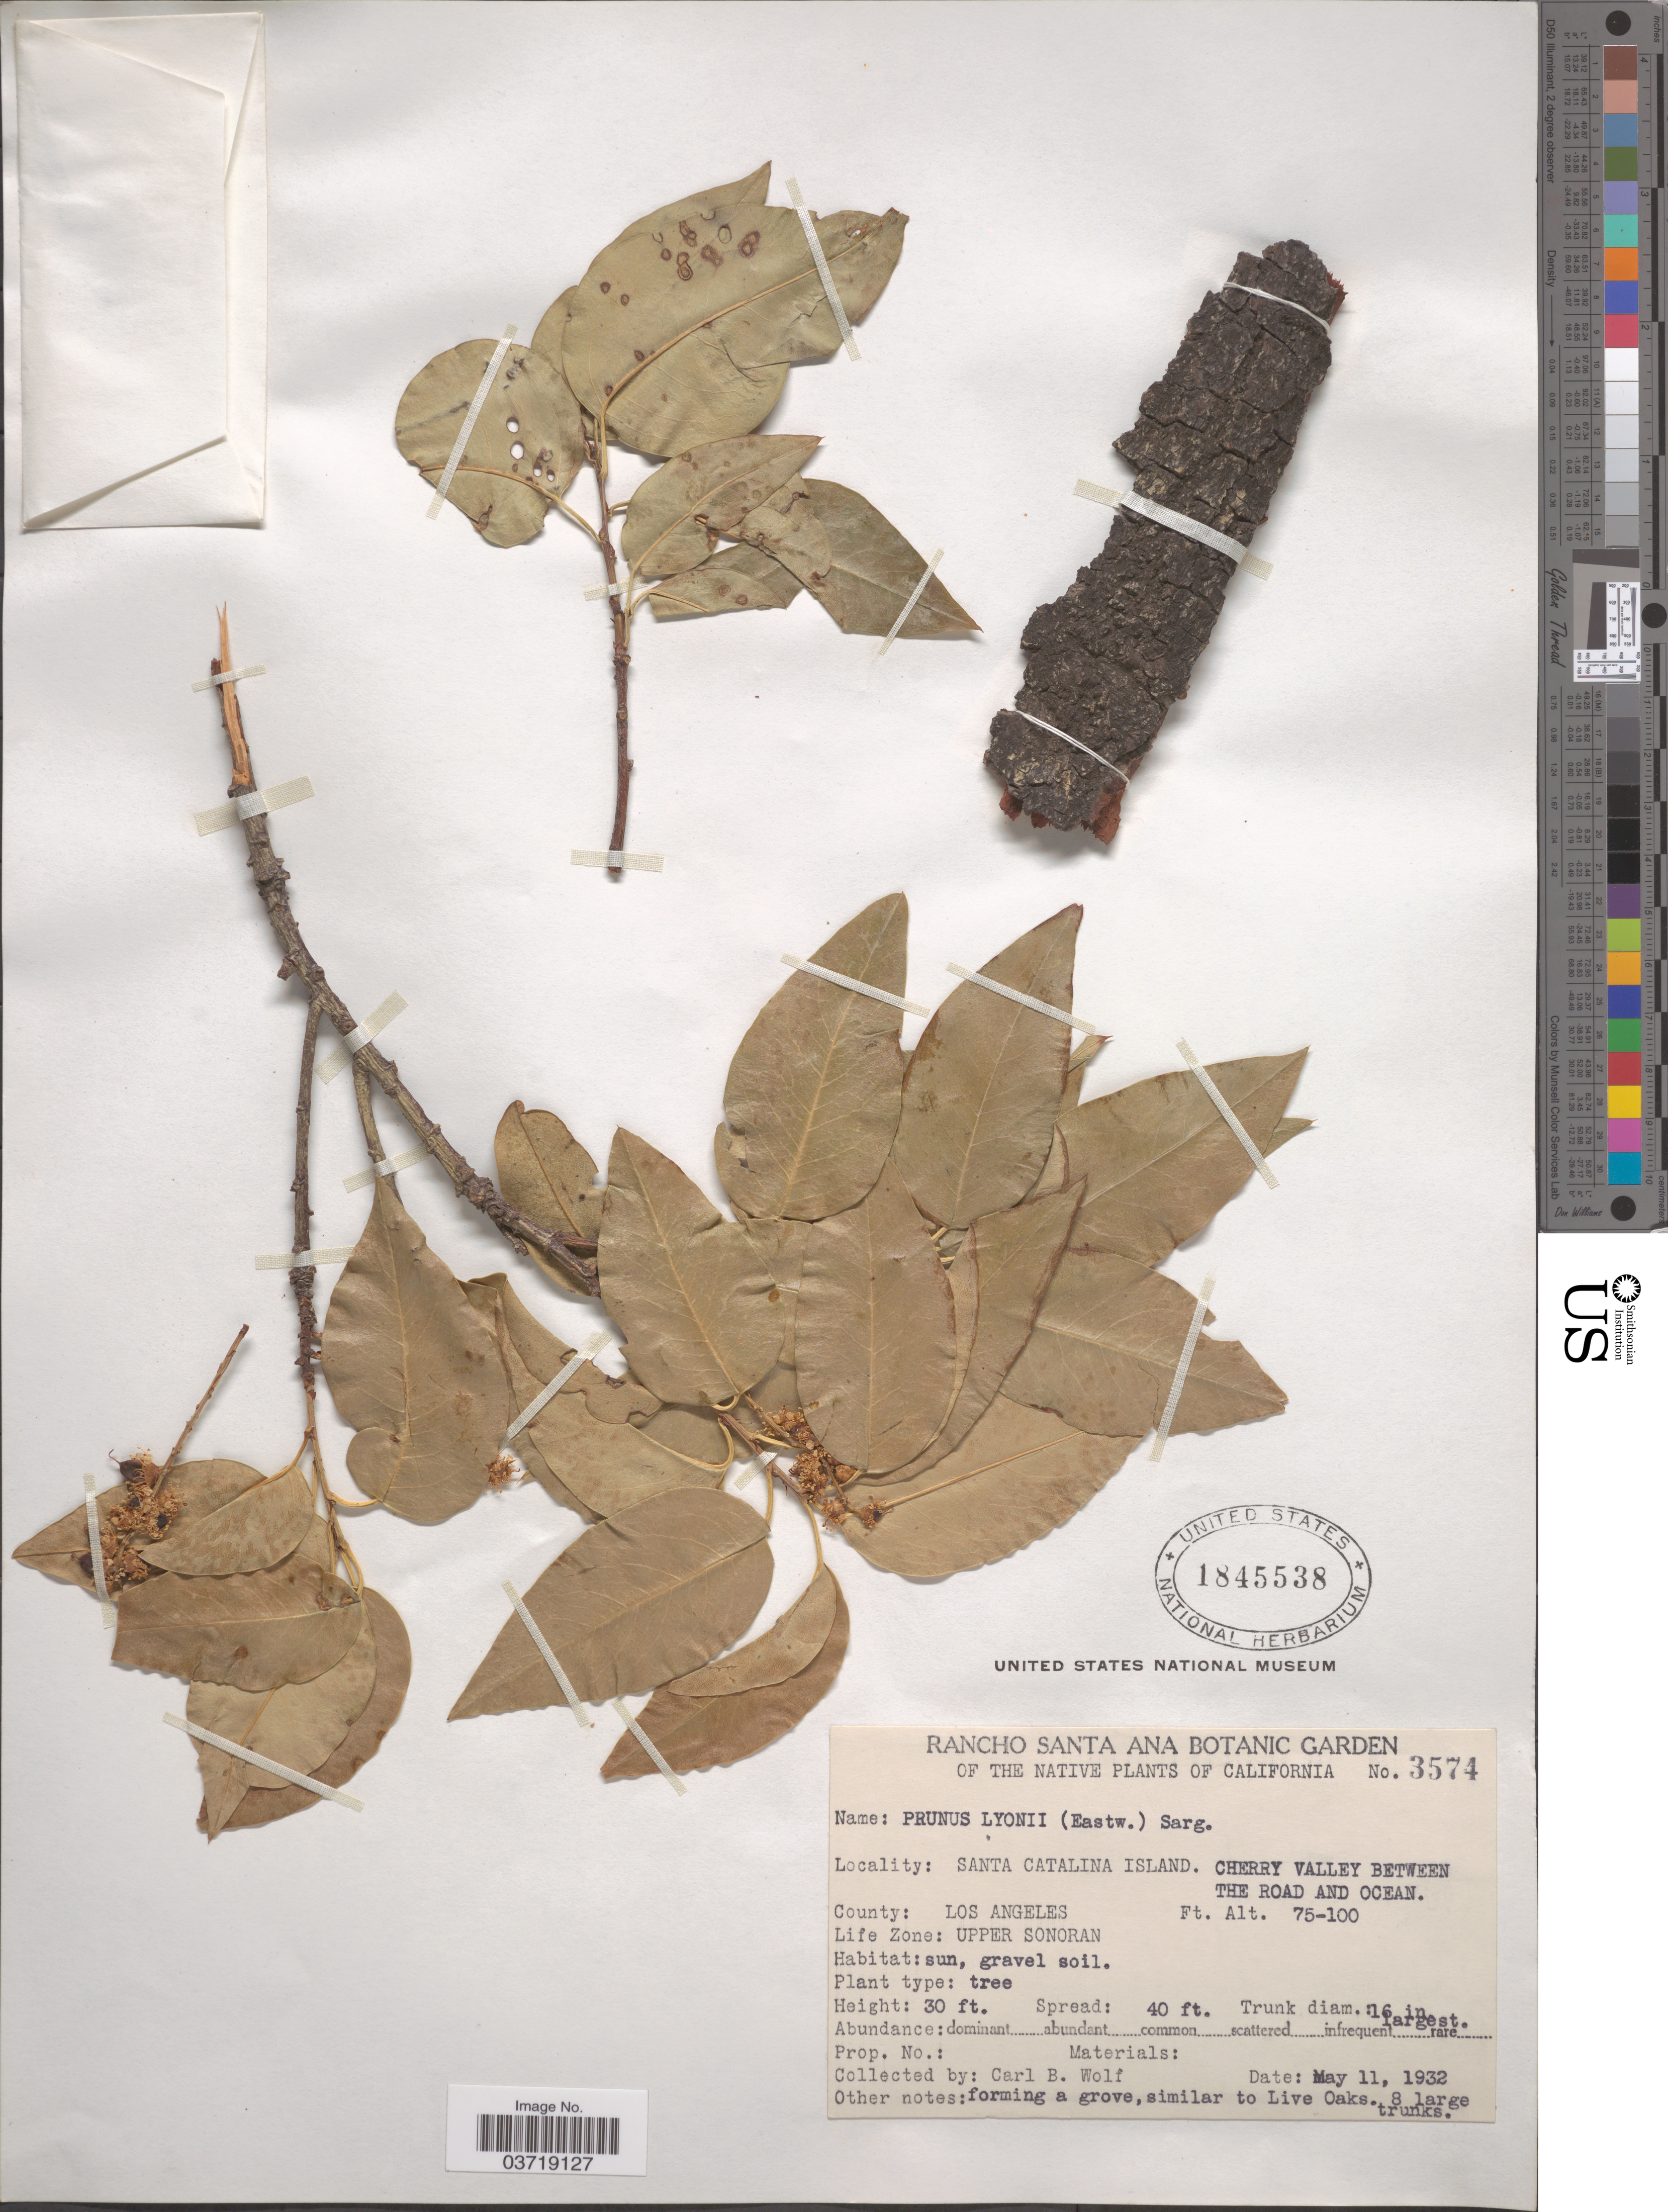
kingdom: Plantae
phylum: Tracheophyta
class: Magnoliopsida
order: Rosales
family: Rosaceae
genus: Prunus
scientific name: Prunus ilicifolia var. occidentalis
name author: K. Brandegee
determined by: Strong, Mark T., (BOT), Smithsonian Institution - National Museum of Natural History (UNITED STATES)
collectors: C. B. Wolf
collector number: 3574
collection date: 1932-05-11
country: United States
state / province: California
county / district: Los Angeles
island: Santa Catalina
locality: Santa Catalina Island. Cherry Valley between the road and ocean. County: Los Angeles. Life Zone: Upper Sonoran.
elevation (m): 23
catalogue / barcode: US 1845538